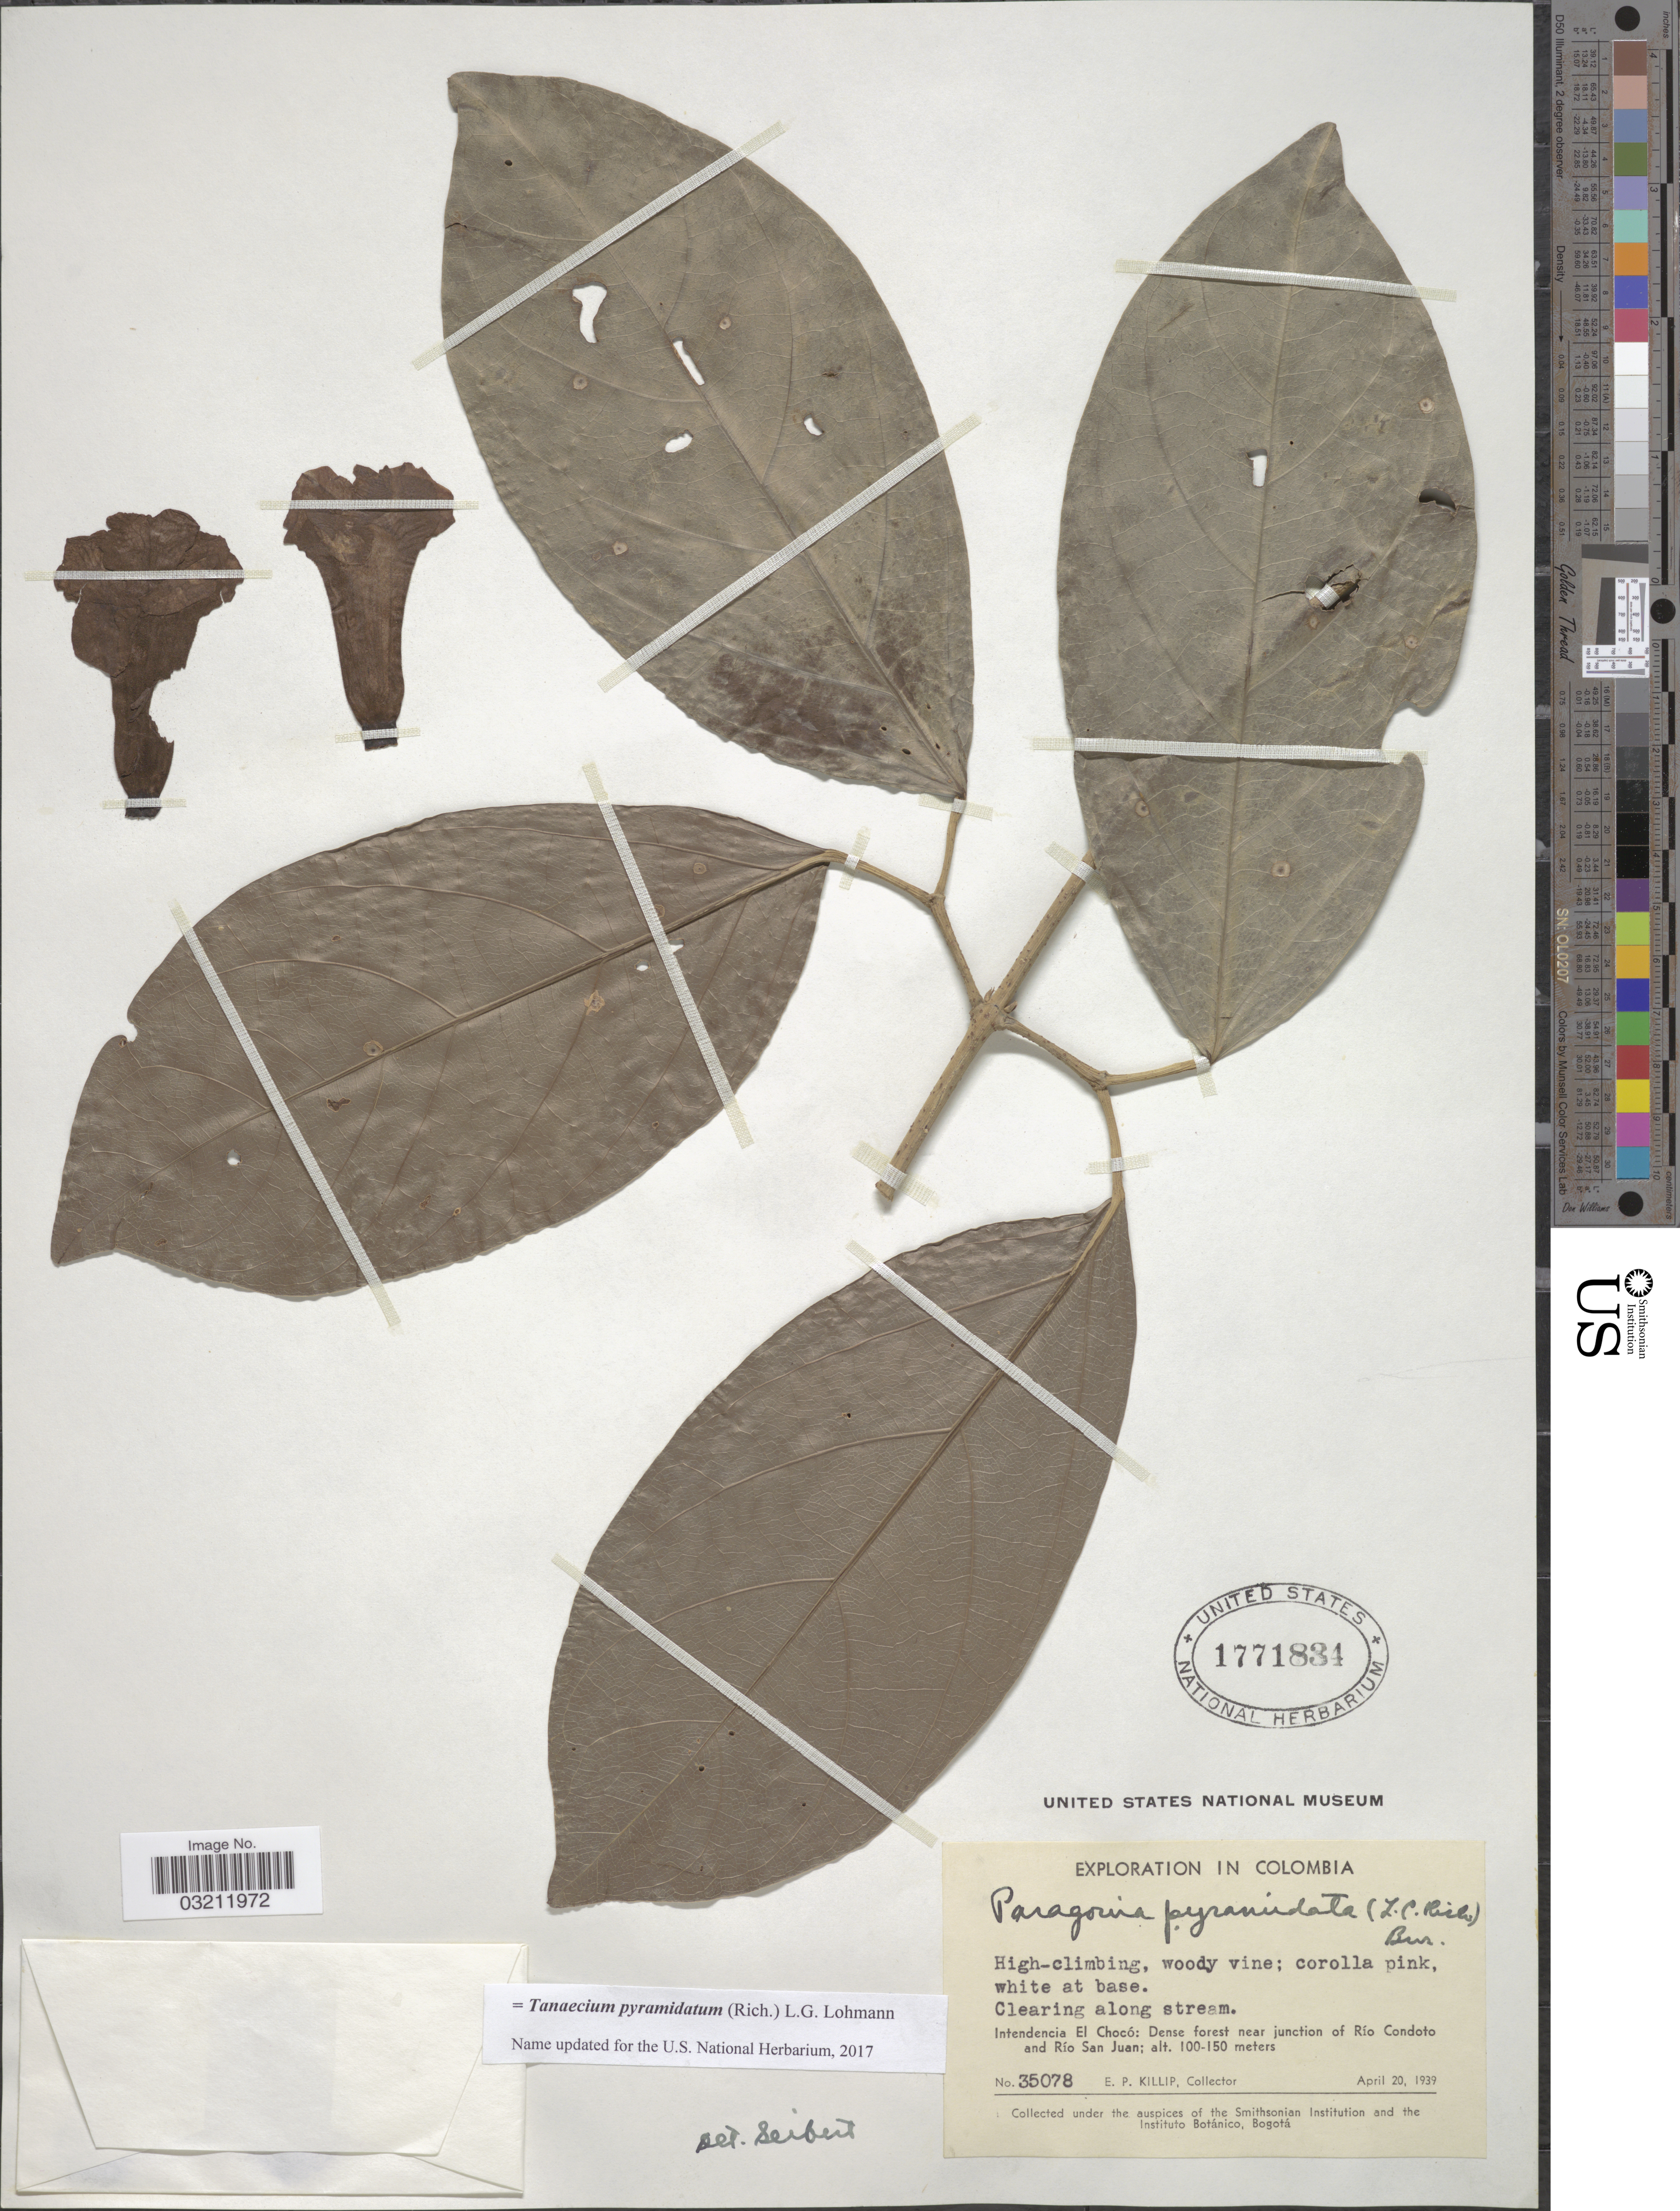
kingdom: Plantae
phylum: Tracheophyta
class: Magnoliopsida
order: Lamiales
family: Bignoniaceae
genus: Tanaecium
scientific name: Tanaecium pyramidatum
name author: (Rich.) L.G. Lohmann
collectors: E. P. Killip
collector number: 35078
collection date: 1939-04-20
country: Colombia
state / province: Chocó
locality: Intendencia El Chocó: Dense forest near junction of Río Condoto and Río San Juan.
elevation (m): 100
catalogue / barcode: US 1771834